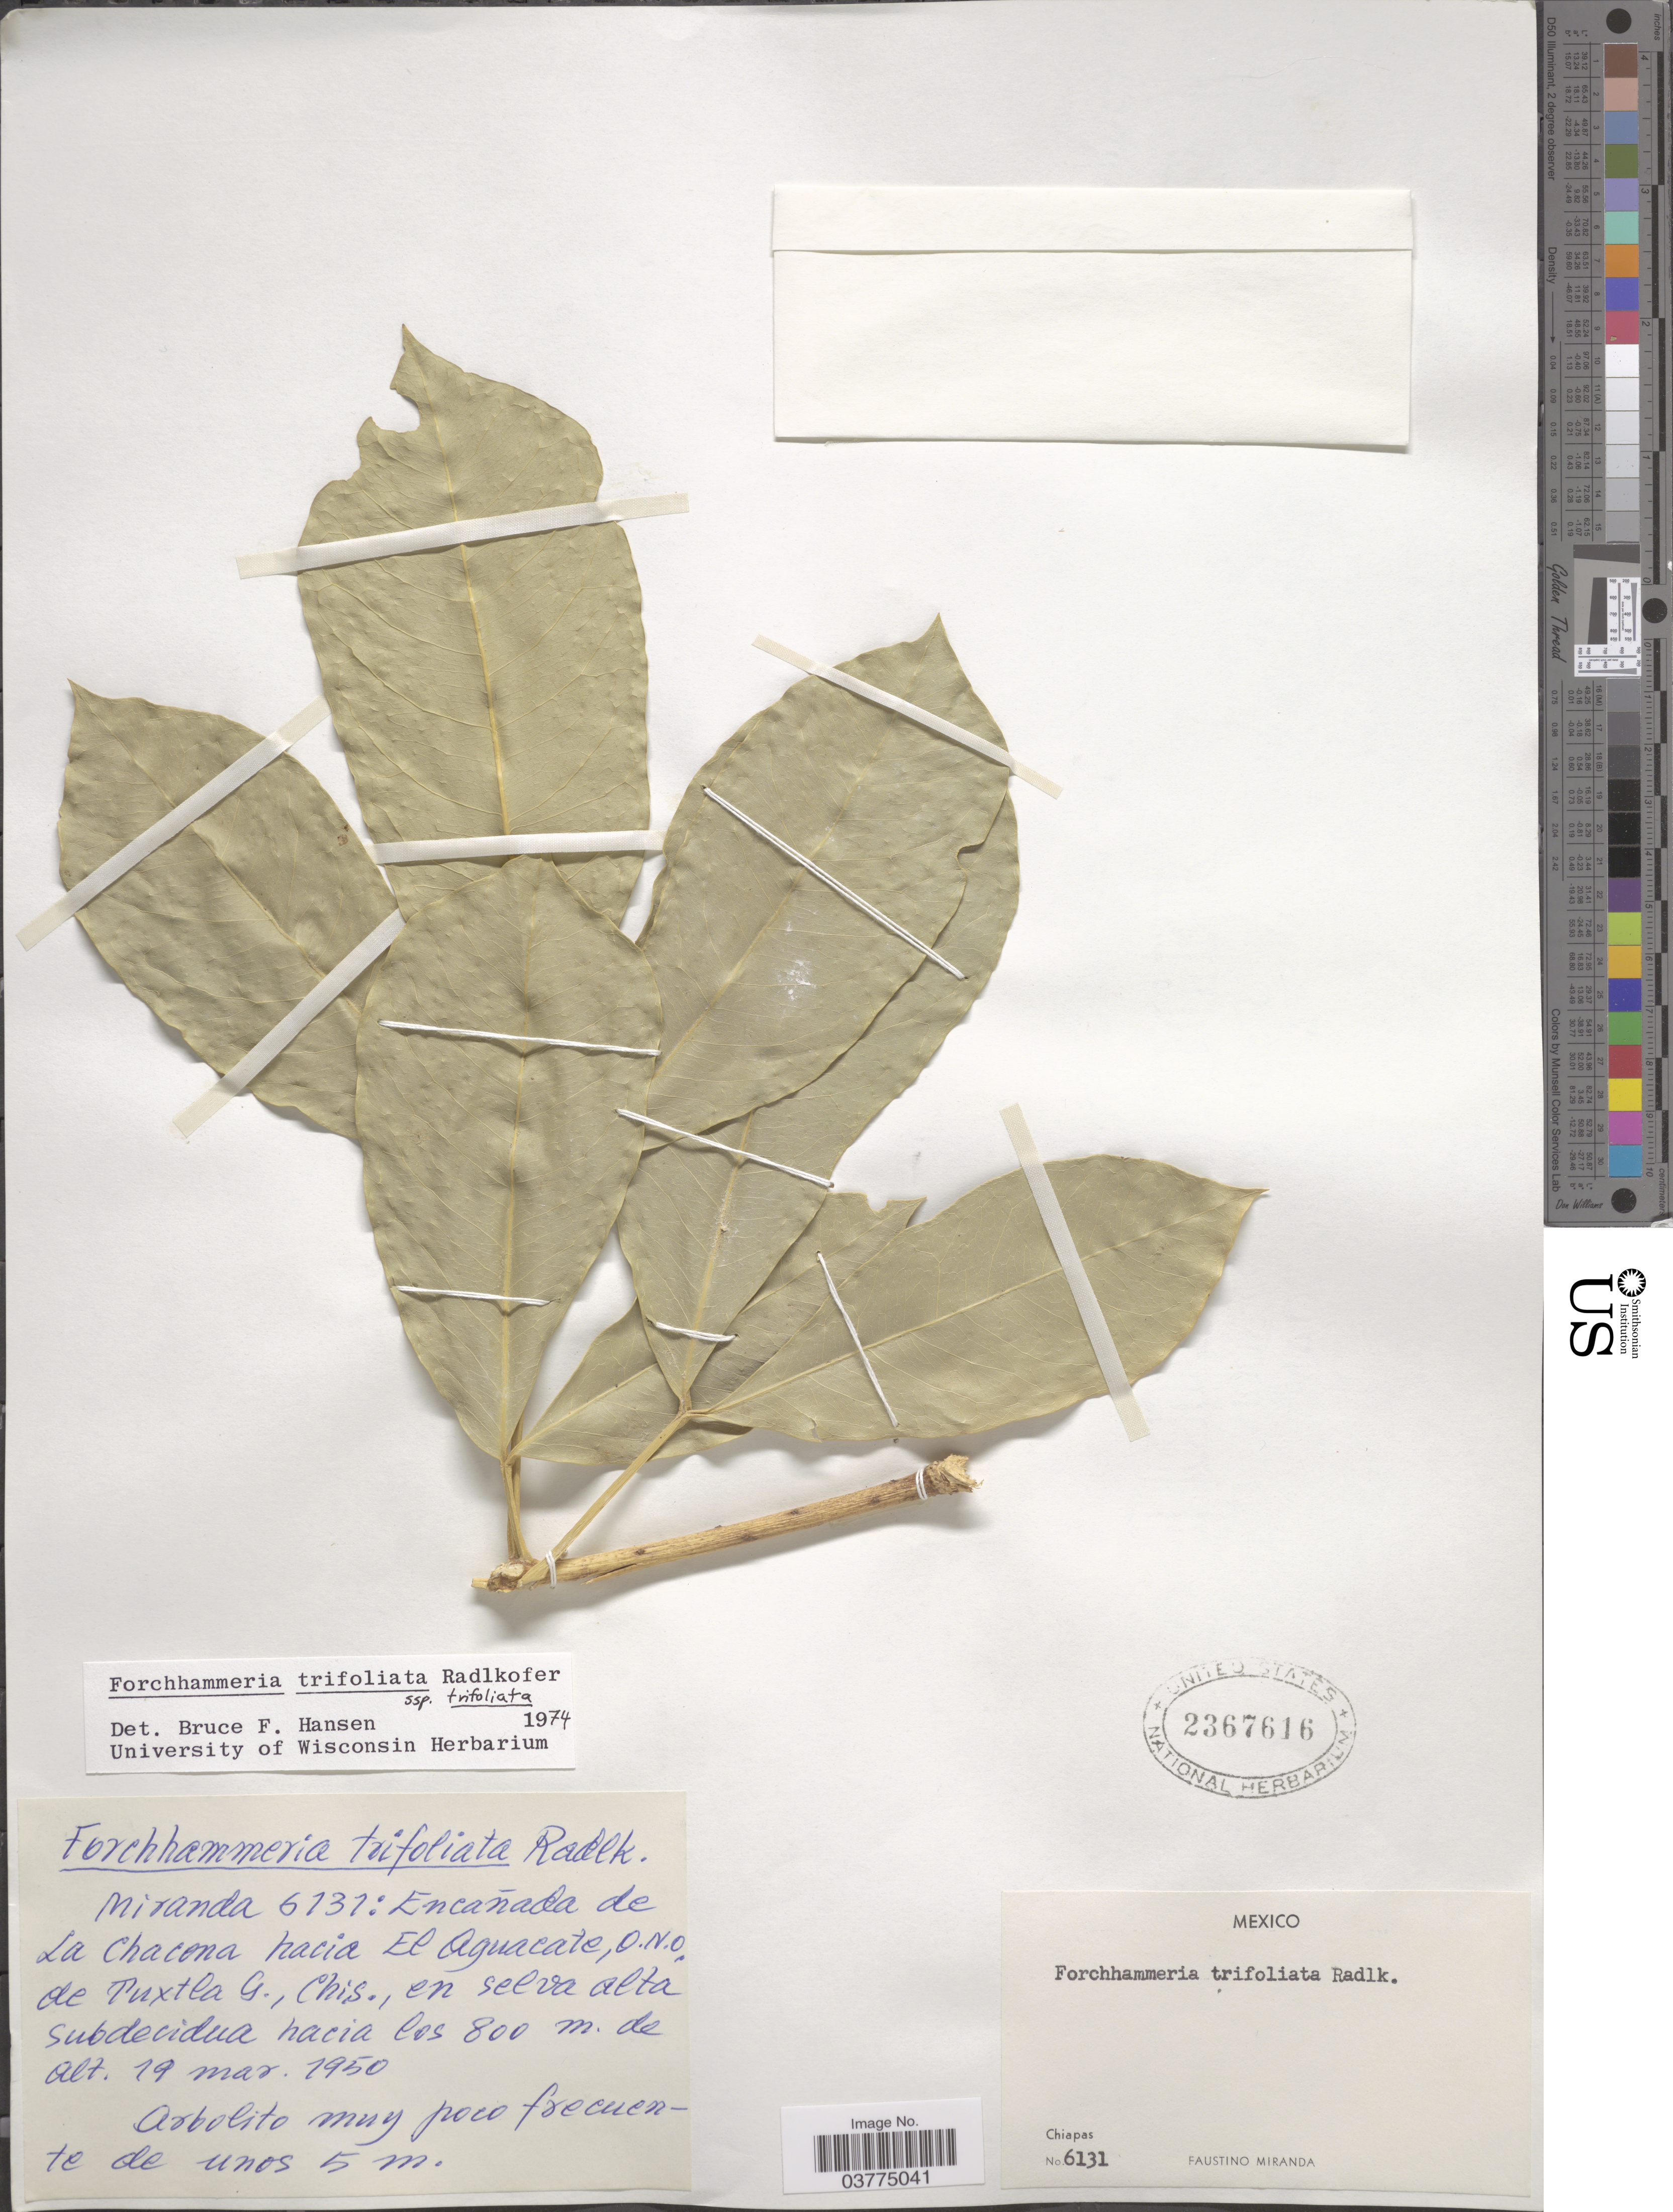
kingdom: Plantae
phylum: Tracheophyta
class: Magnoliopsida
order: Brassicales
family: Stixaceae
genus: Forchhammeria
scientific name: Forchhammeria trifoliata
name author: Radlk.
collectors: F. Miranda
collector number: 6131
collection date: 1950-03-19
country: Mexico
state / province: Chiapas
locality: Encañada de La Chacona hacia El Aguacate, O.N.O., de Tuxtla G., Chis.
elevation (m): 800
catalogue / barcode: US 2367616